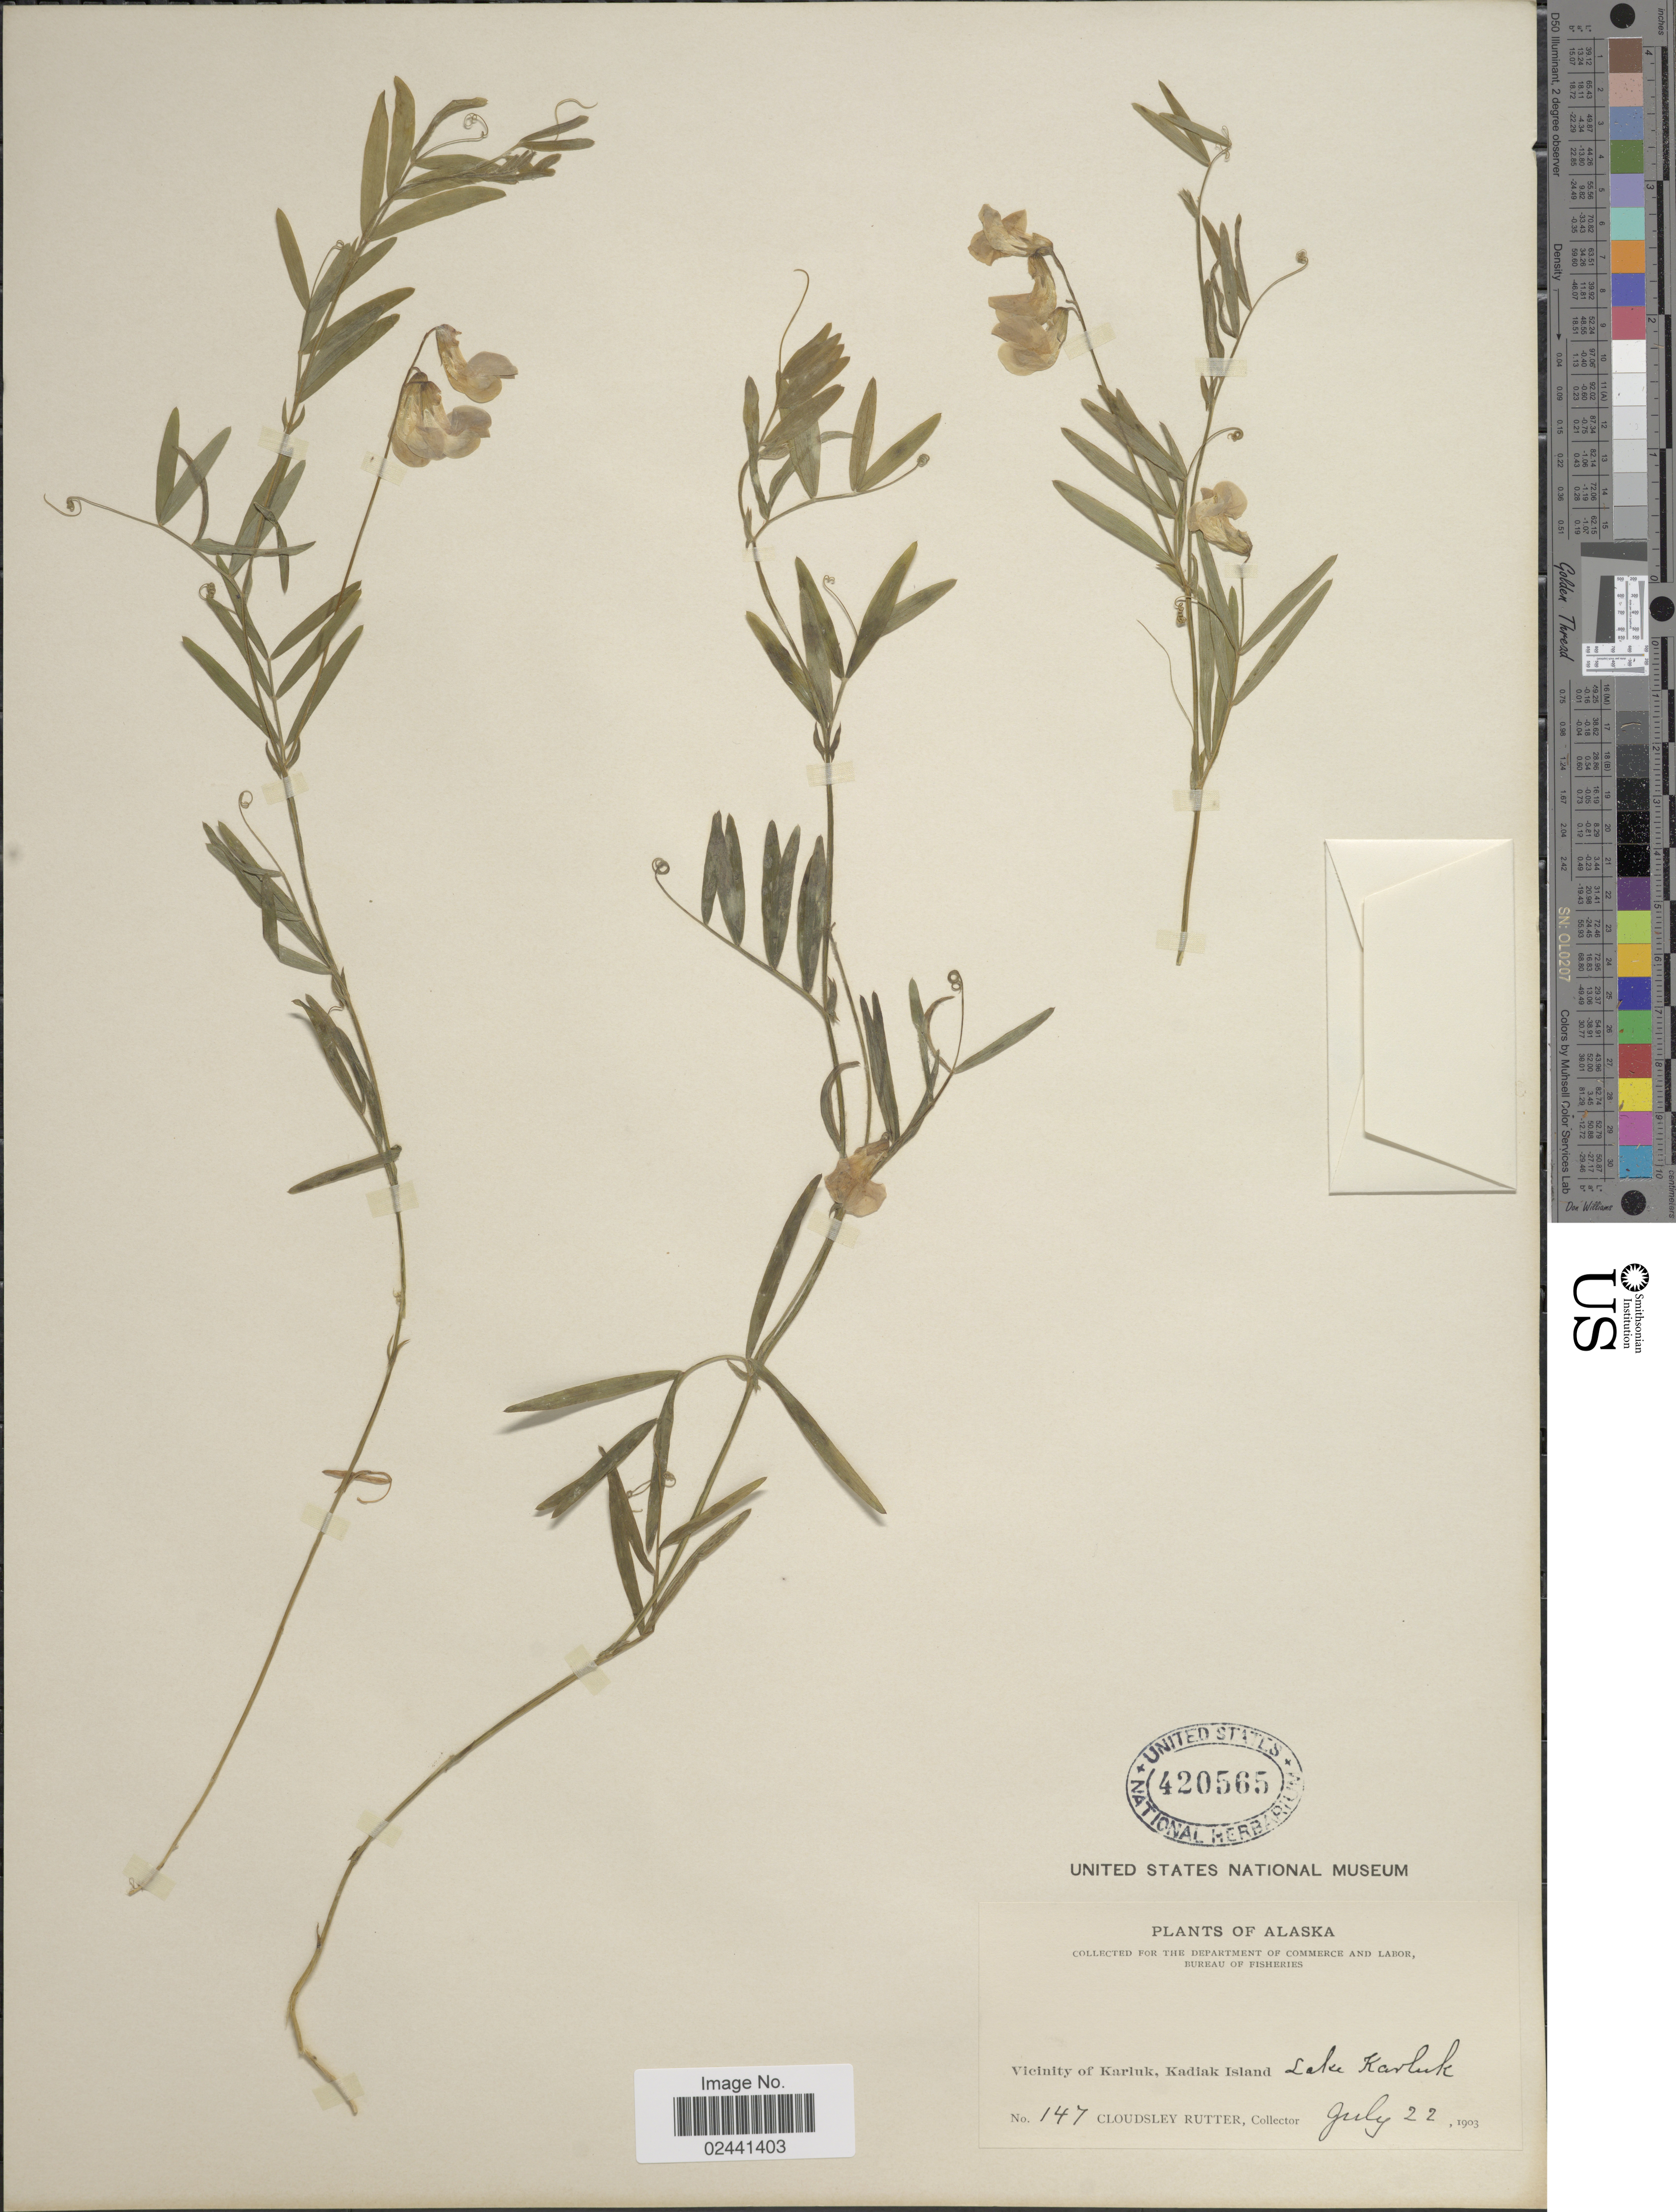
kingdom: Plantae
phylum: Tracheophyta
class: Magnoliopsida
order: Fabales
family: Fabaceae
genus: Lathyrus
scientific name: Lathyrus palustris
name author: L.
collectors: C. Rutter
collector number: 147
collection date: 1903-07-22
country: United States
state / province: Alaska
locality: Vicinity of Karluk, Kadiak Island, Lake Karluk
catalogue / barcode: US 420565